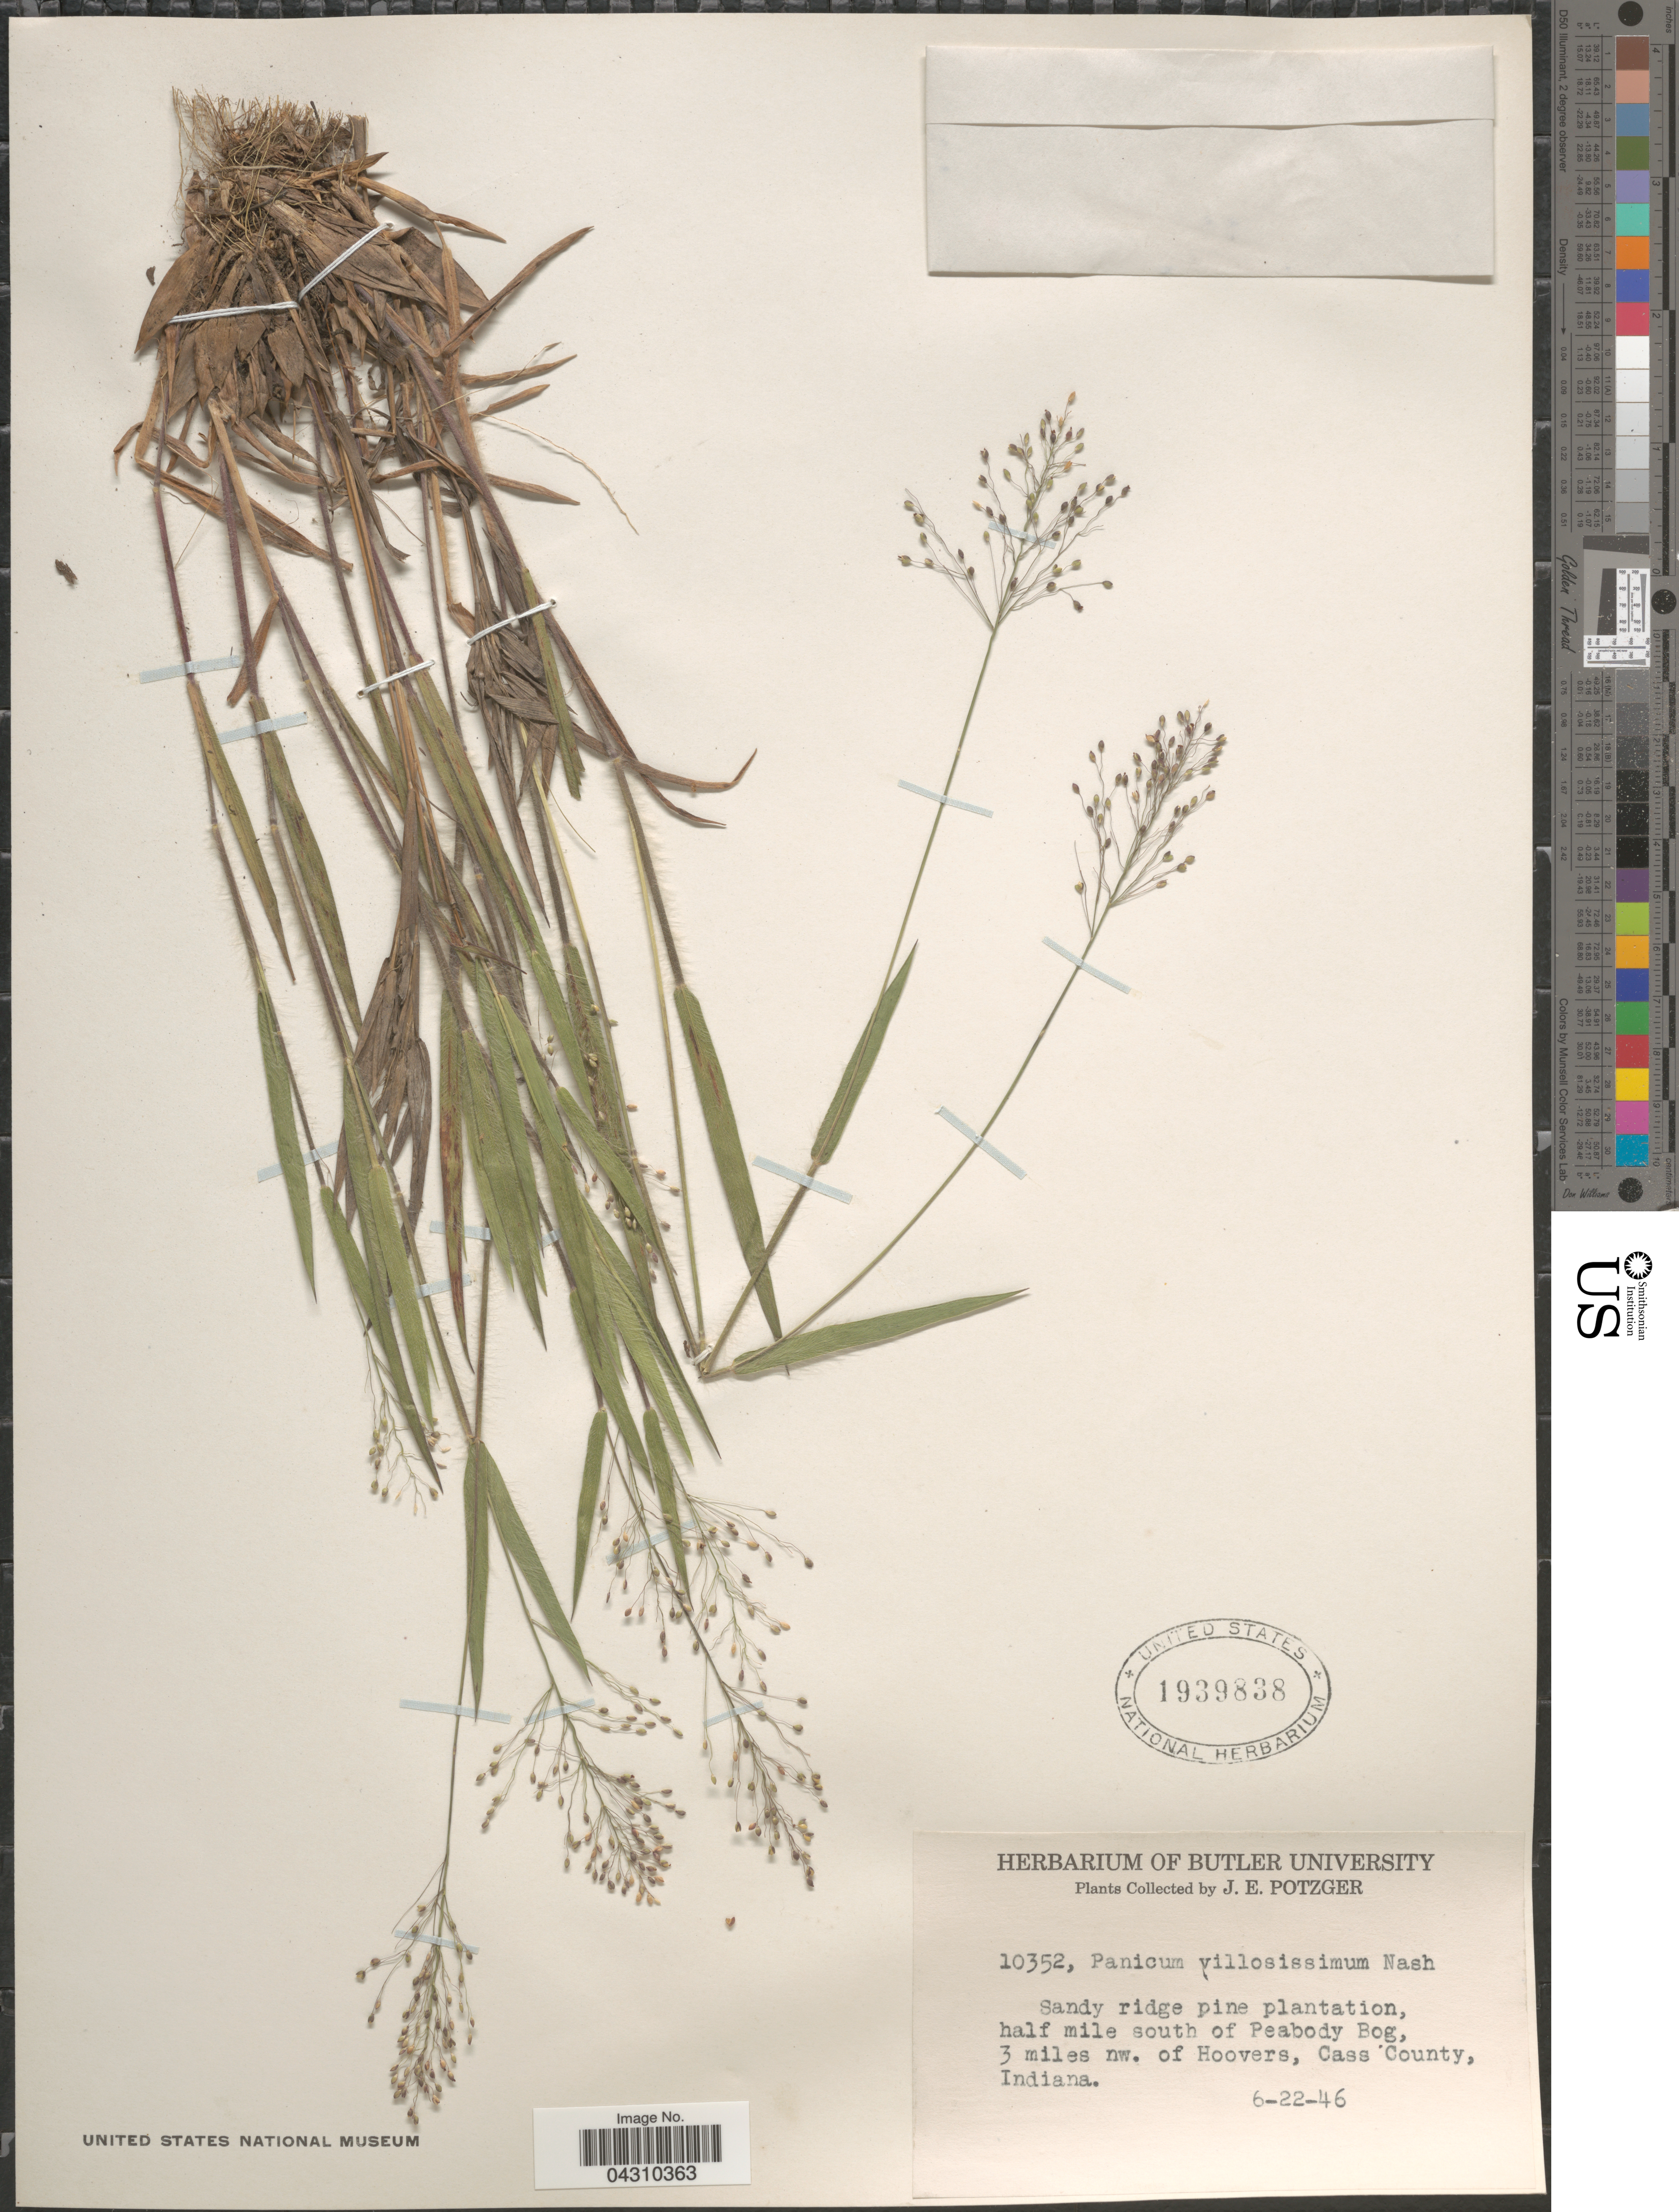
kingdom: Plantae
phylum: Tracheophyta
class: Liliopsida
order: Poales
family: Poaceae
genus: Dichanthelium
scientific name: Dichanthelium acuminatum var. acuminatum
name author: (Sw.) Gould & C.A. Clark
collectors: J. Potzger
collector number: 10352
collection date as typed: Transcribed d/m/y: 22/6/46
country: United States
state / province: Indiana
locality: Sandy ridge pine plantation, half mile south of Peabody Bog, 3 miles nw. of Hoovers, Cass County.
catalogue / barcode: US 1939838